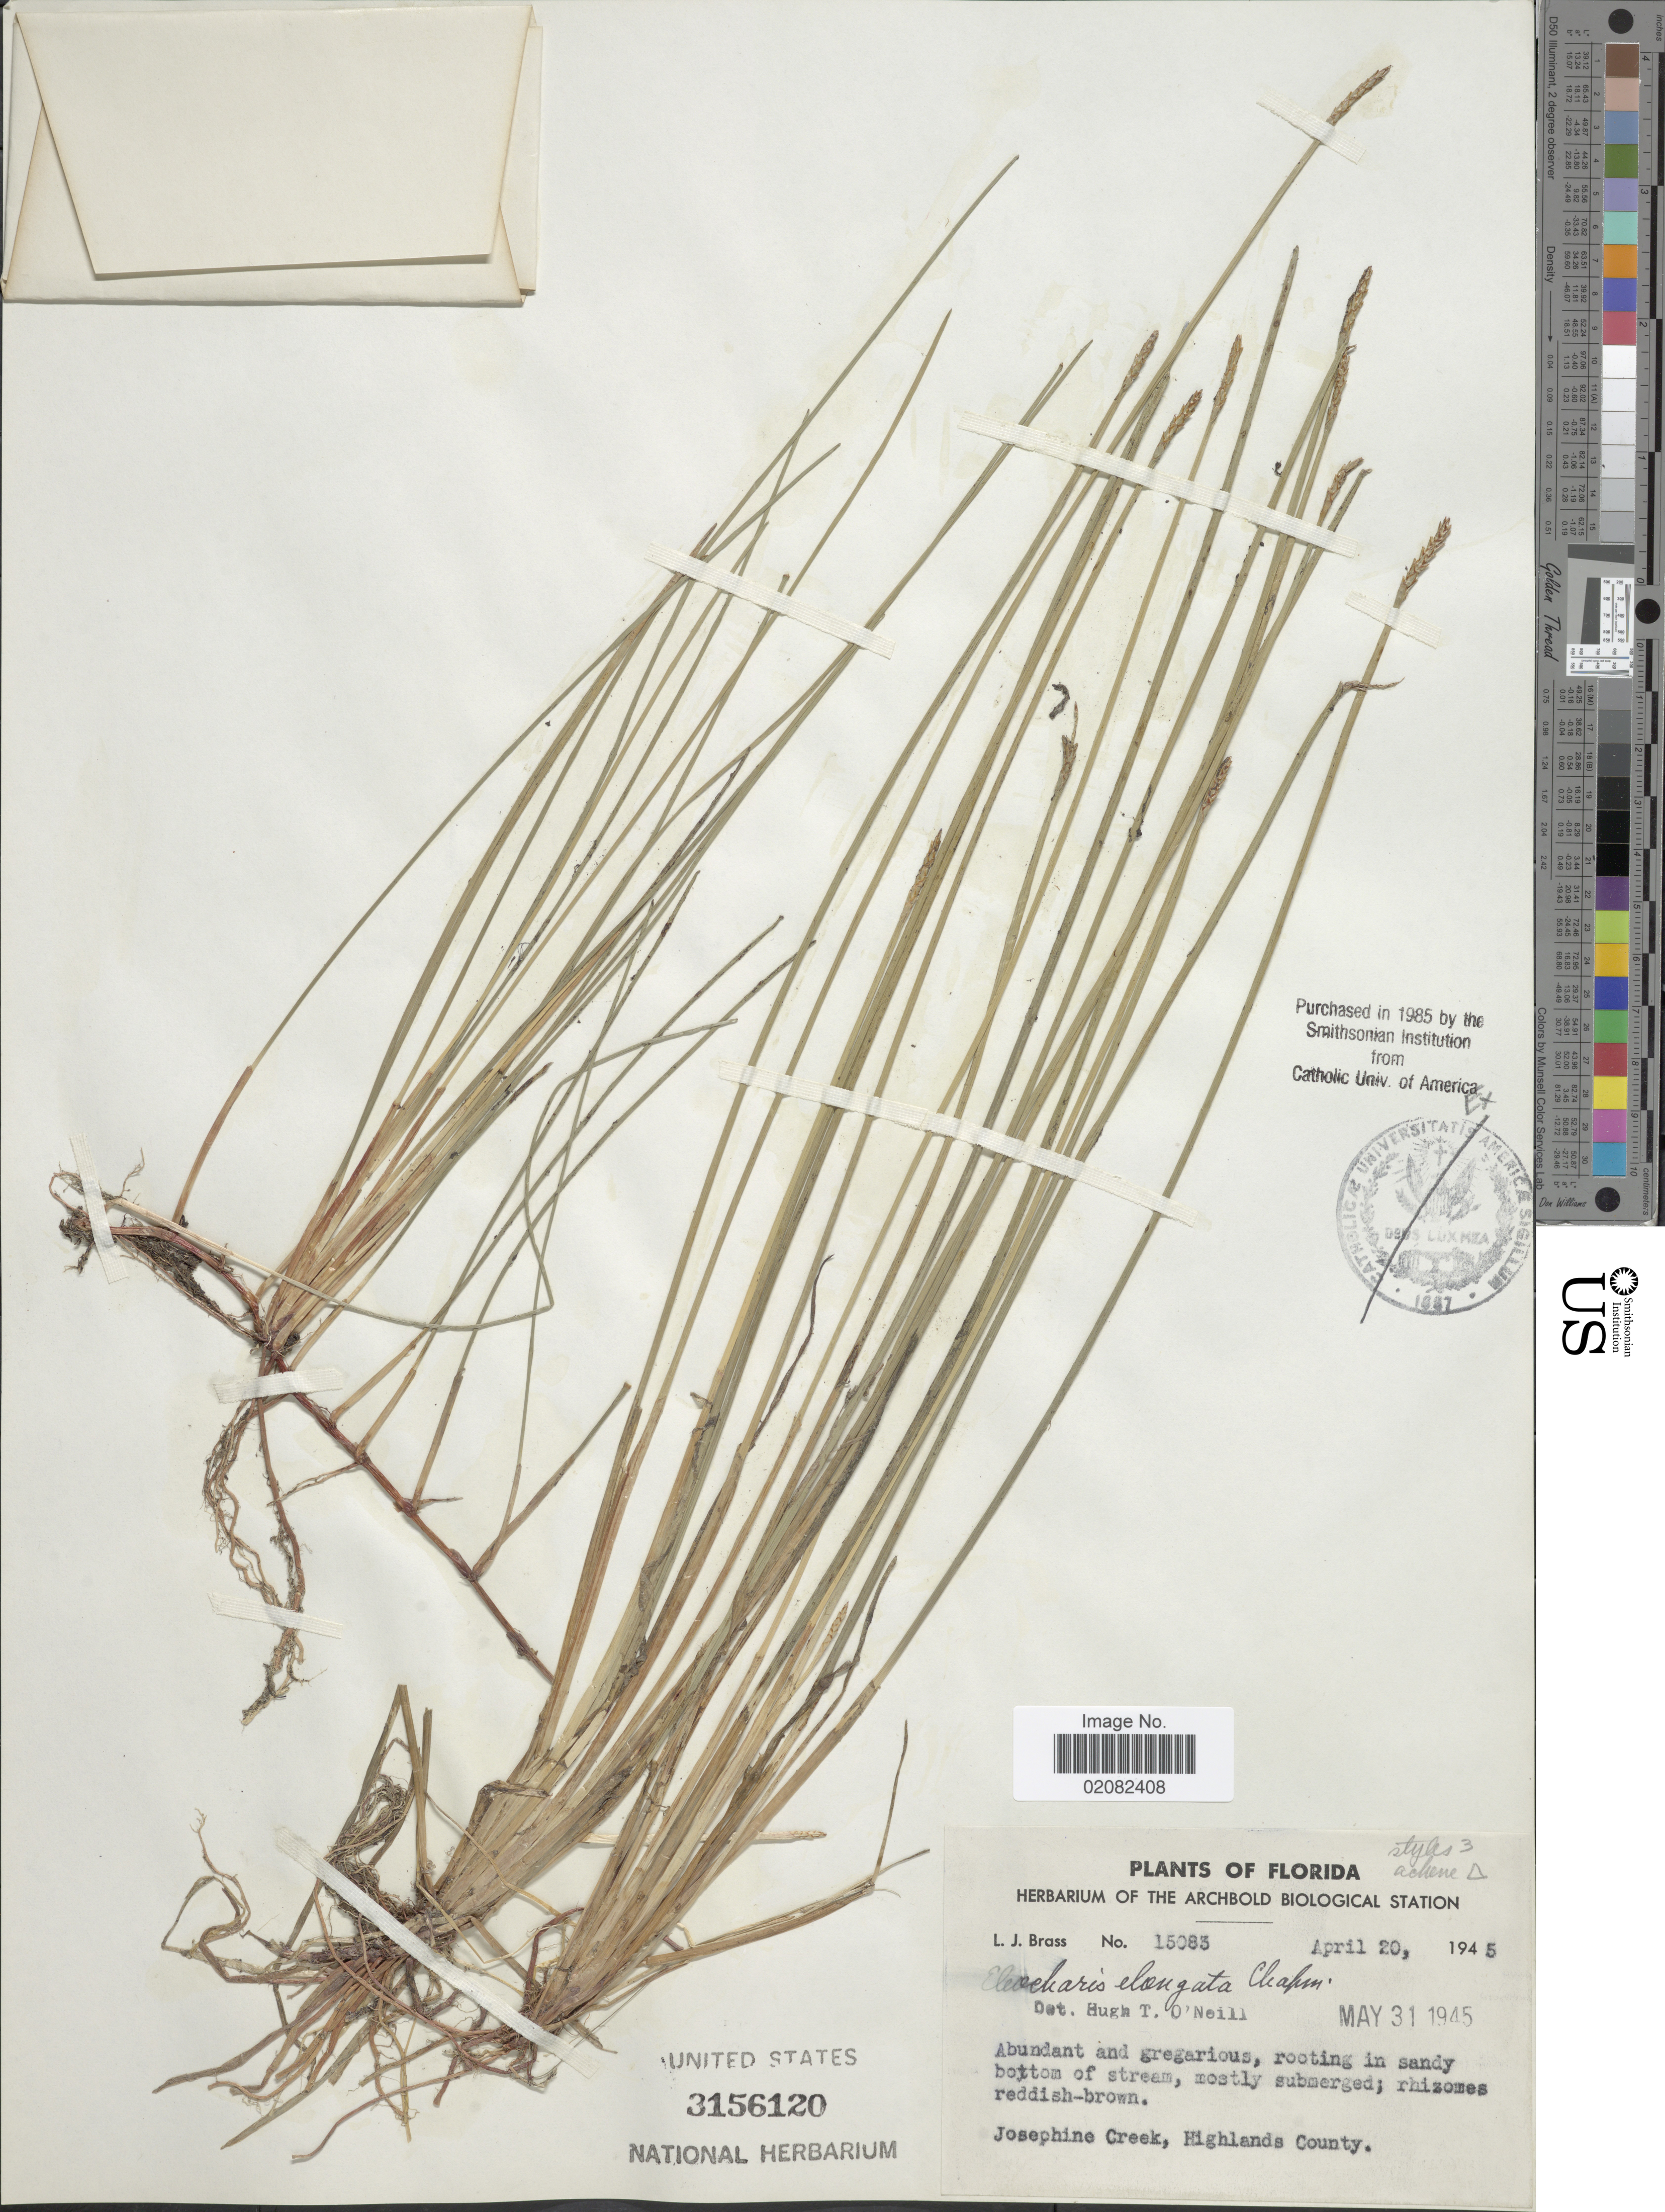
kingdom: Plantae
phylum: Tracheophyta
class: Liliopsida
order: Poales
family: Cyperaceae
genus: Eleocharis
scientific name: Eleocharis elongata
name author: Chapm.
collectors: L. J. Brass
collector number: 15083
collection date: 1945-04-20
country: United States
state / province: Florida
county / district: Highlands County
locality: Josephine Creek.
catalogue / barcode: US 3156120